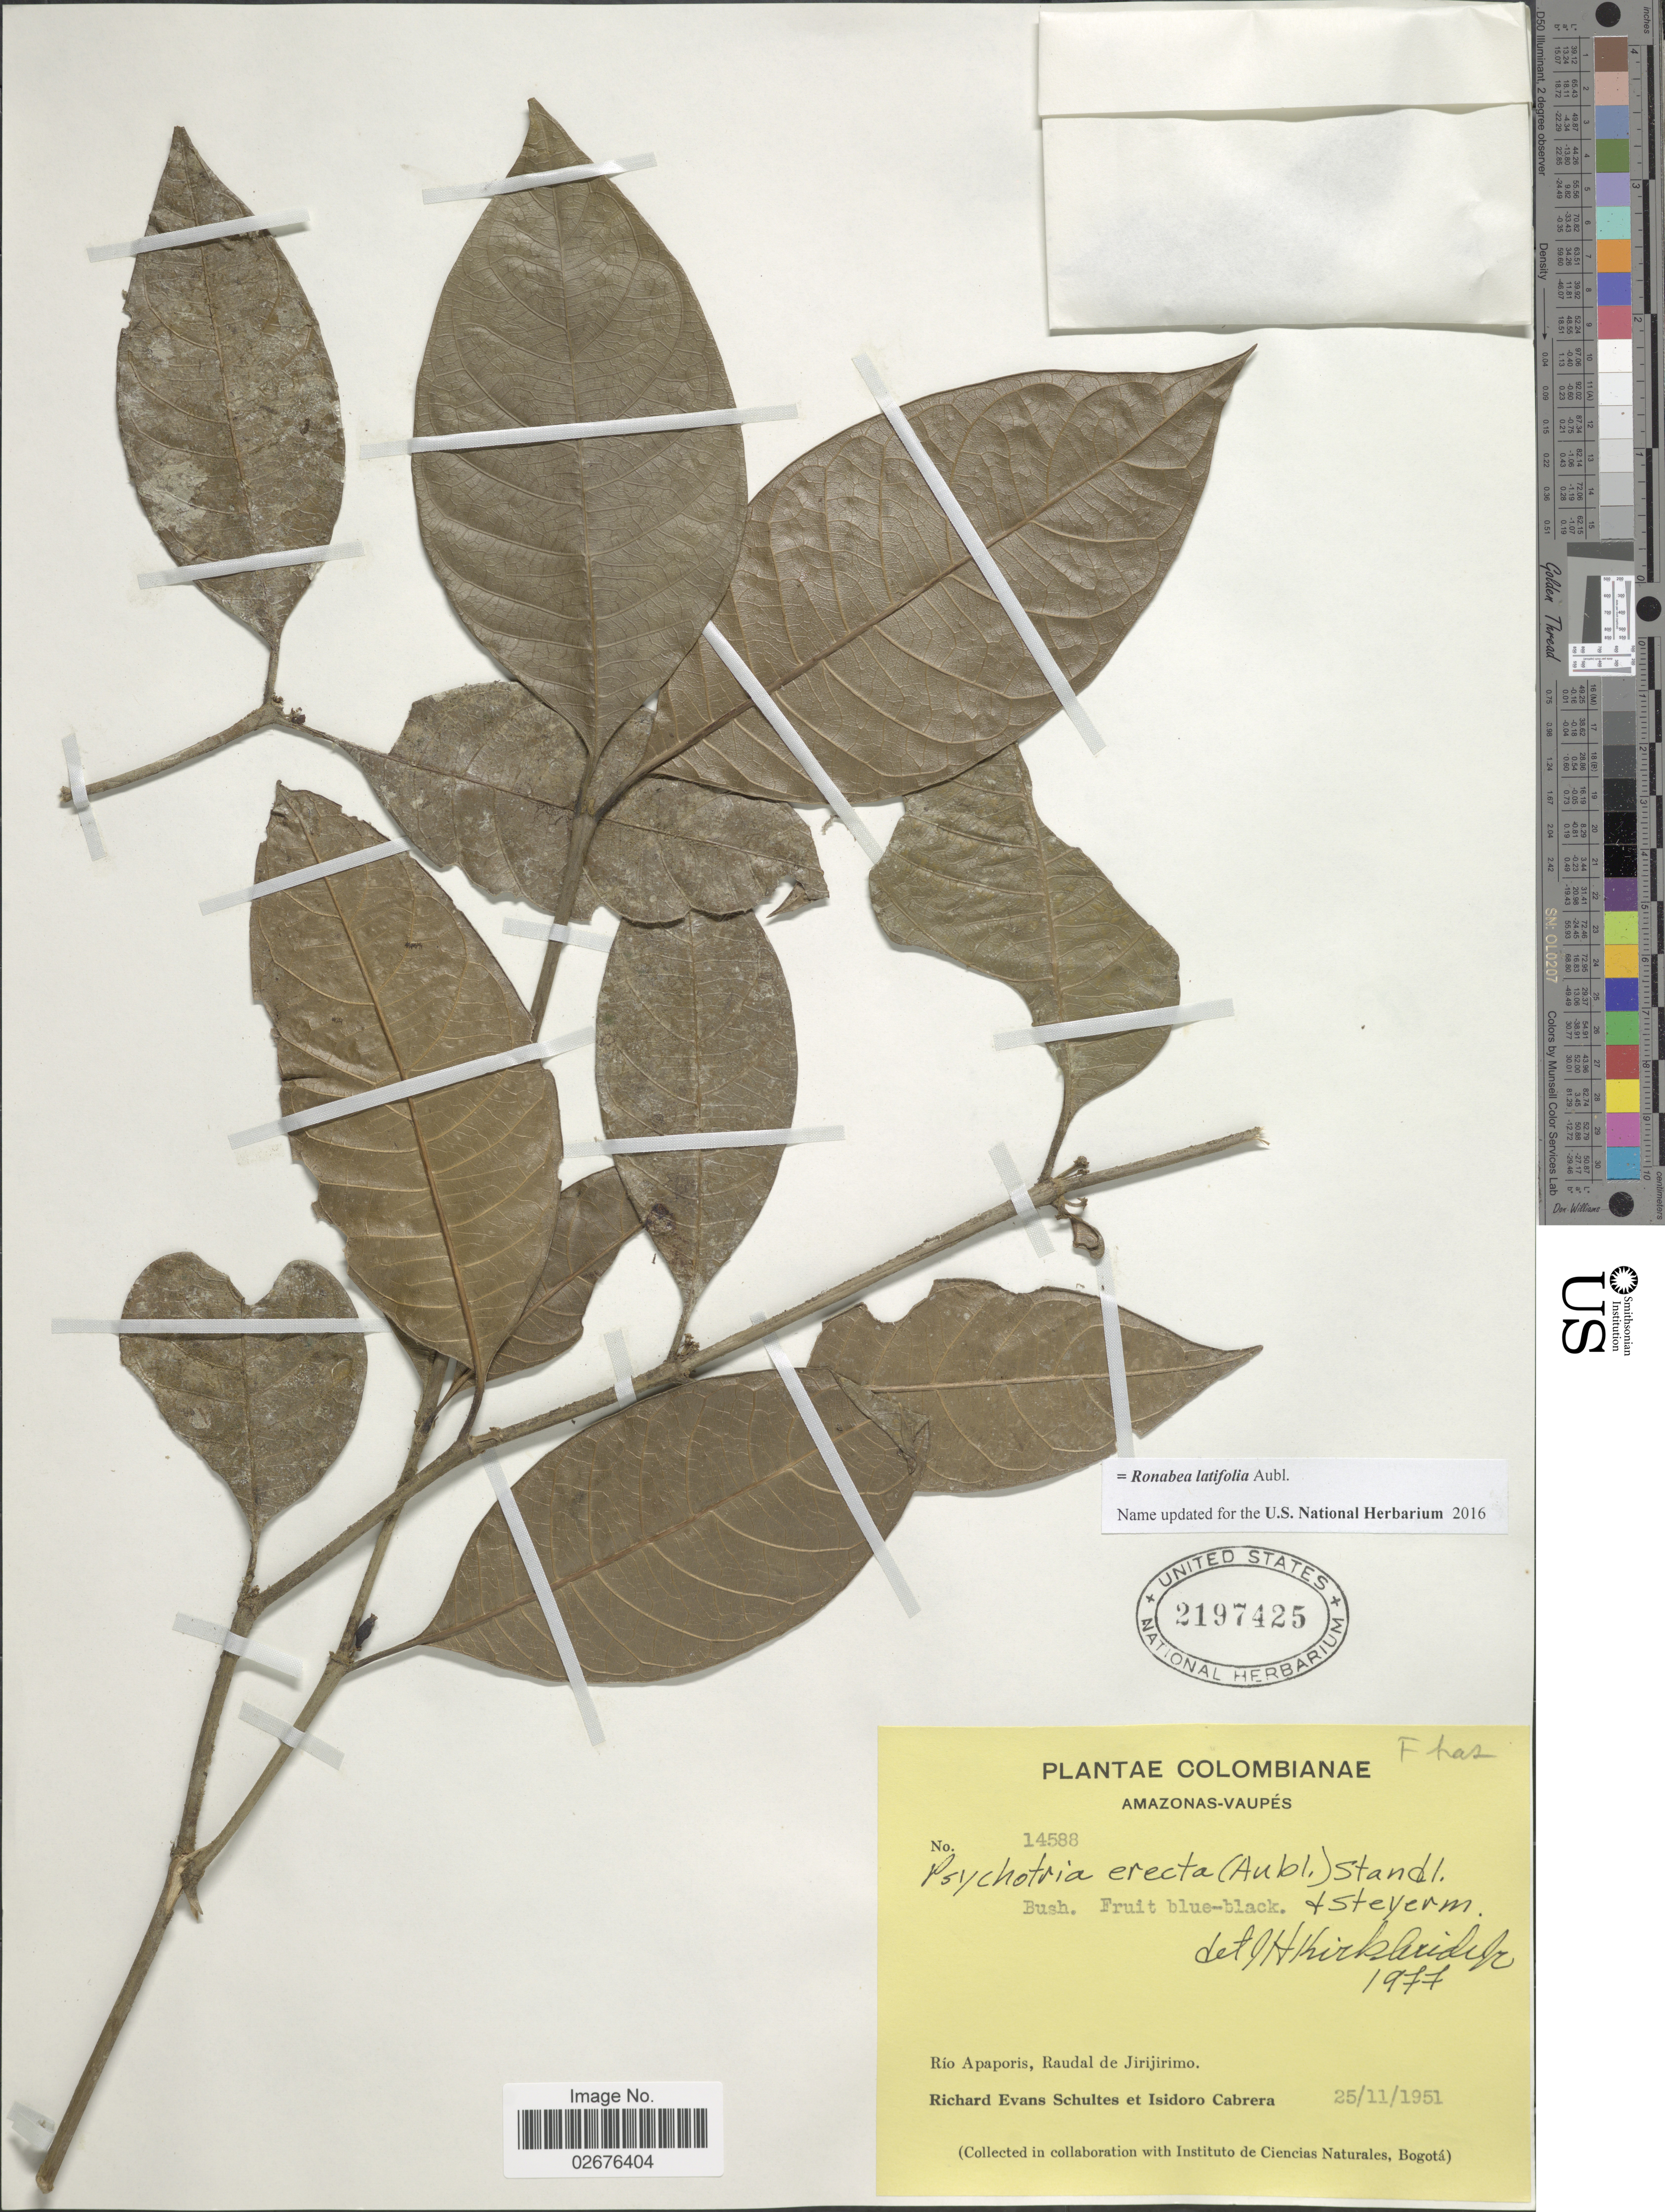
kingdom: Plantae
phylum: Tracheophyta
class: Magnoliopsida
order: Gentianales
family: Rubiaceae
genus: Ronabea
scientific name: Ronabea latifolia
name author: Aubl.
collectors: R. E. Schultes & I. Cabrera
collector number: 14588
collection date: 1951-11-25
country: Colombia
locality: Amazonas-Vaupes, Rio Apaporis, Raudal de Jirijirimo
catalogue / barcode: US 2197425